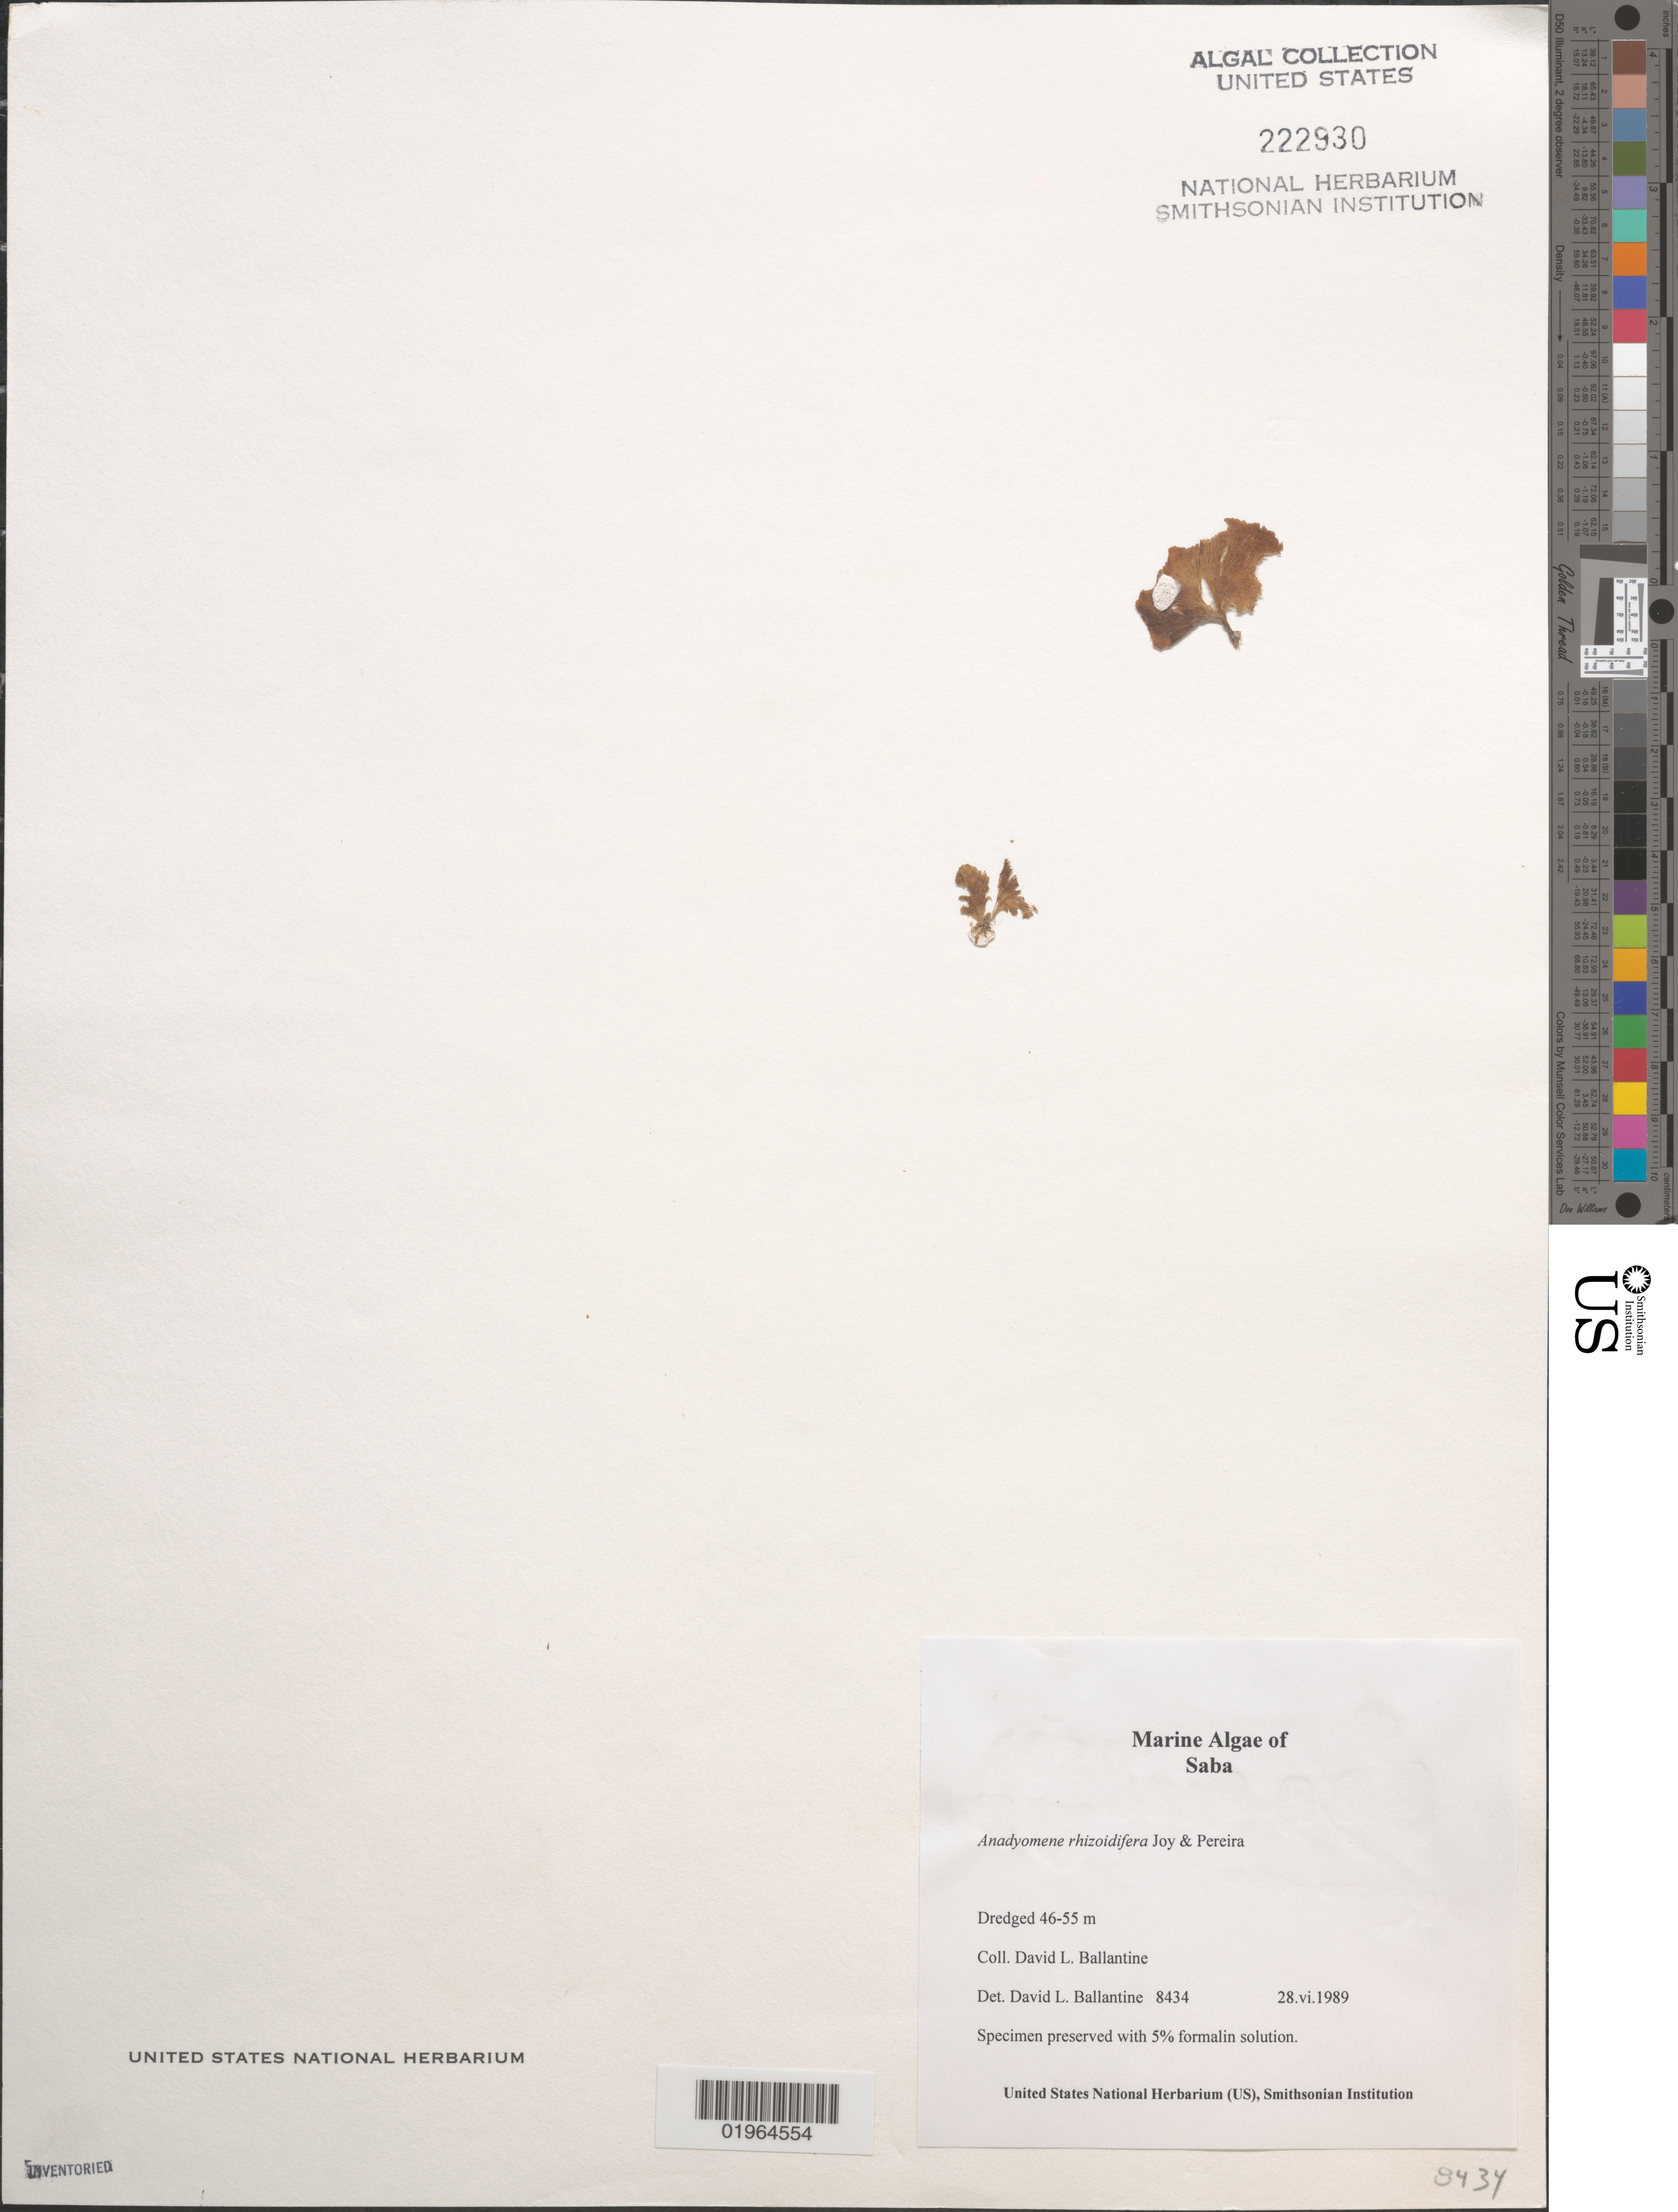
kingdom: Plantae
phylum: Chlorophyta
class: Ulvophyceae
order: Cladophorales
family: Anadyomenaceae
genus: Anadyomene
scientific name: Anadyomene rhizoidifera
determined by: Ballantine, D. L.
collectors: D.L. Ballantine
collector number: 8434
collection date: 1989-06-28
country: Netherlands Antilles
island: Saba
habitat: Dredged.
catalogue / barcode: US 222930